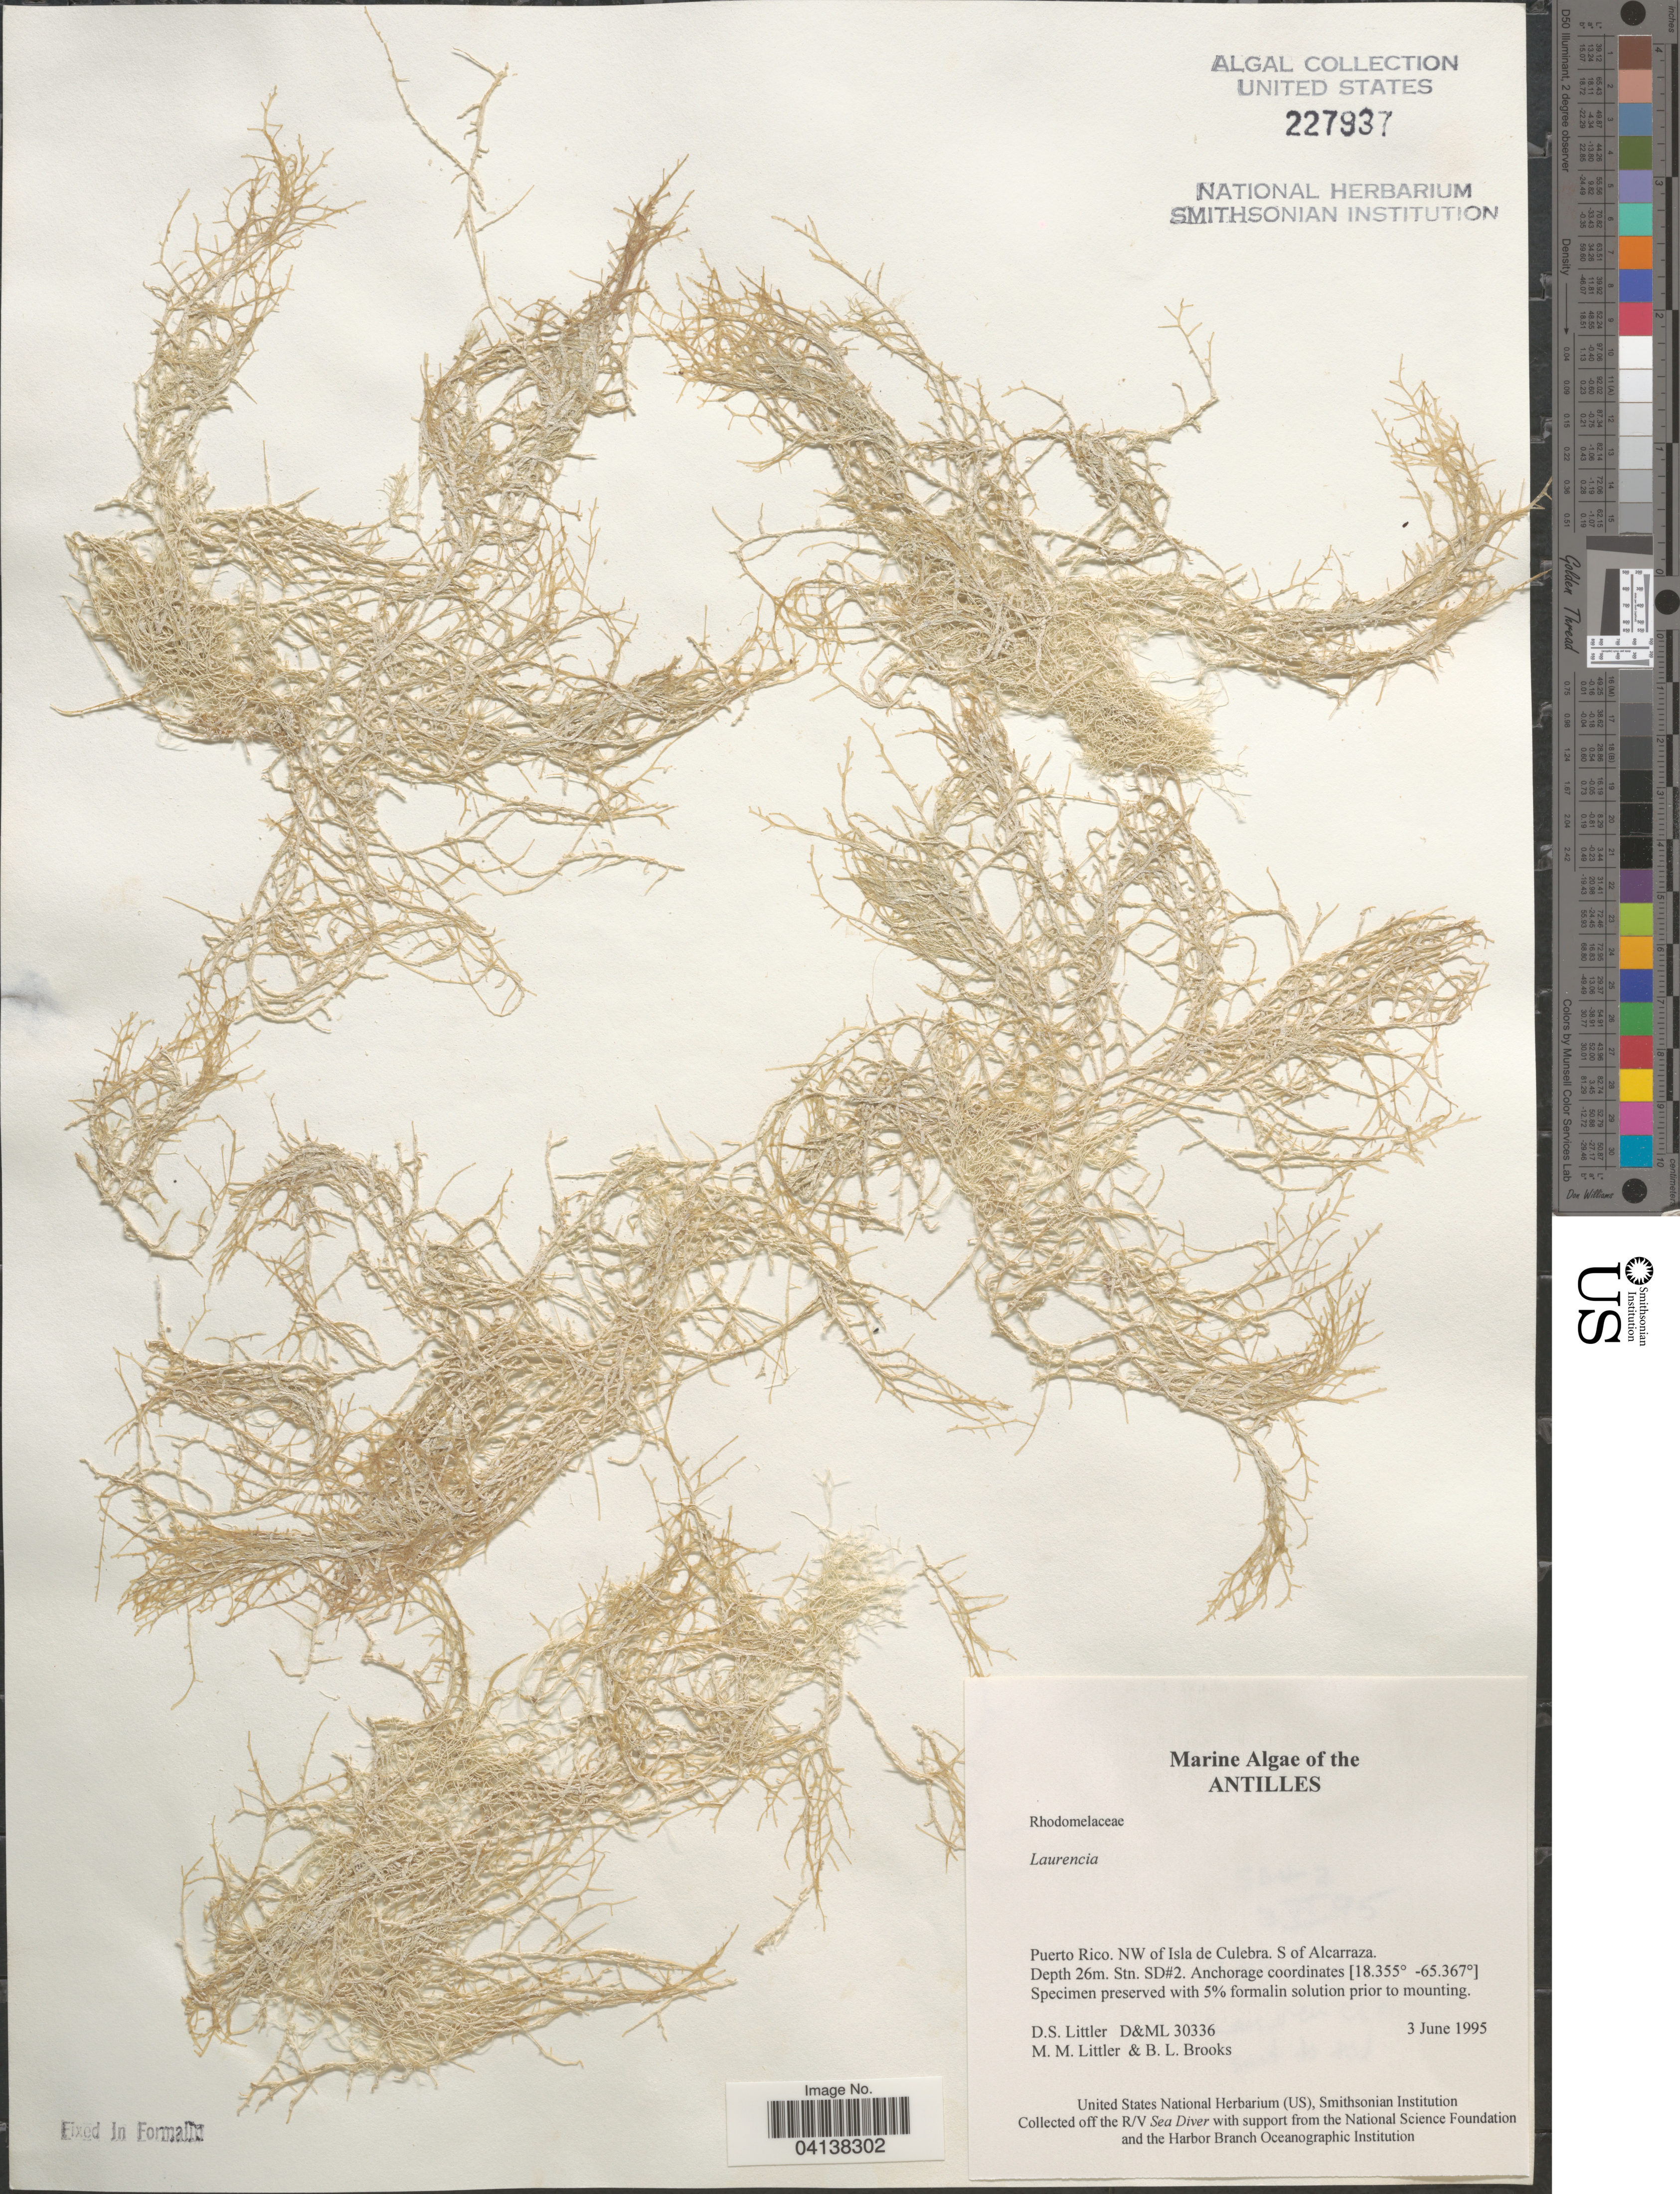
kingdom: Plantae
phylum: Rhodophyta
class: Florideophyceae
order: Ceramiales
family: Rhodomelaceae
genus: Laurencia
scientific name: Laurencia sp.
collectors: D. S. Littler & B. Brooks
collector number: D&ML 30336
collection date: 1995-06-03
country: Puerto Rico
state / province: Culebra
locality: NW of Isla de Culebra. S of Alcarraza. Stn. SD#2. The Antilles.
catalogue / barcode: US 227937